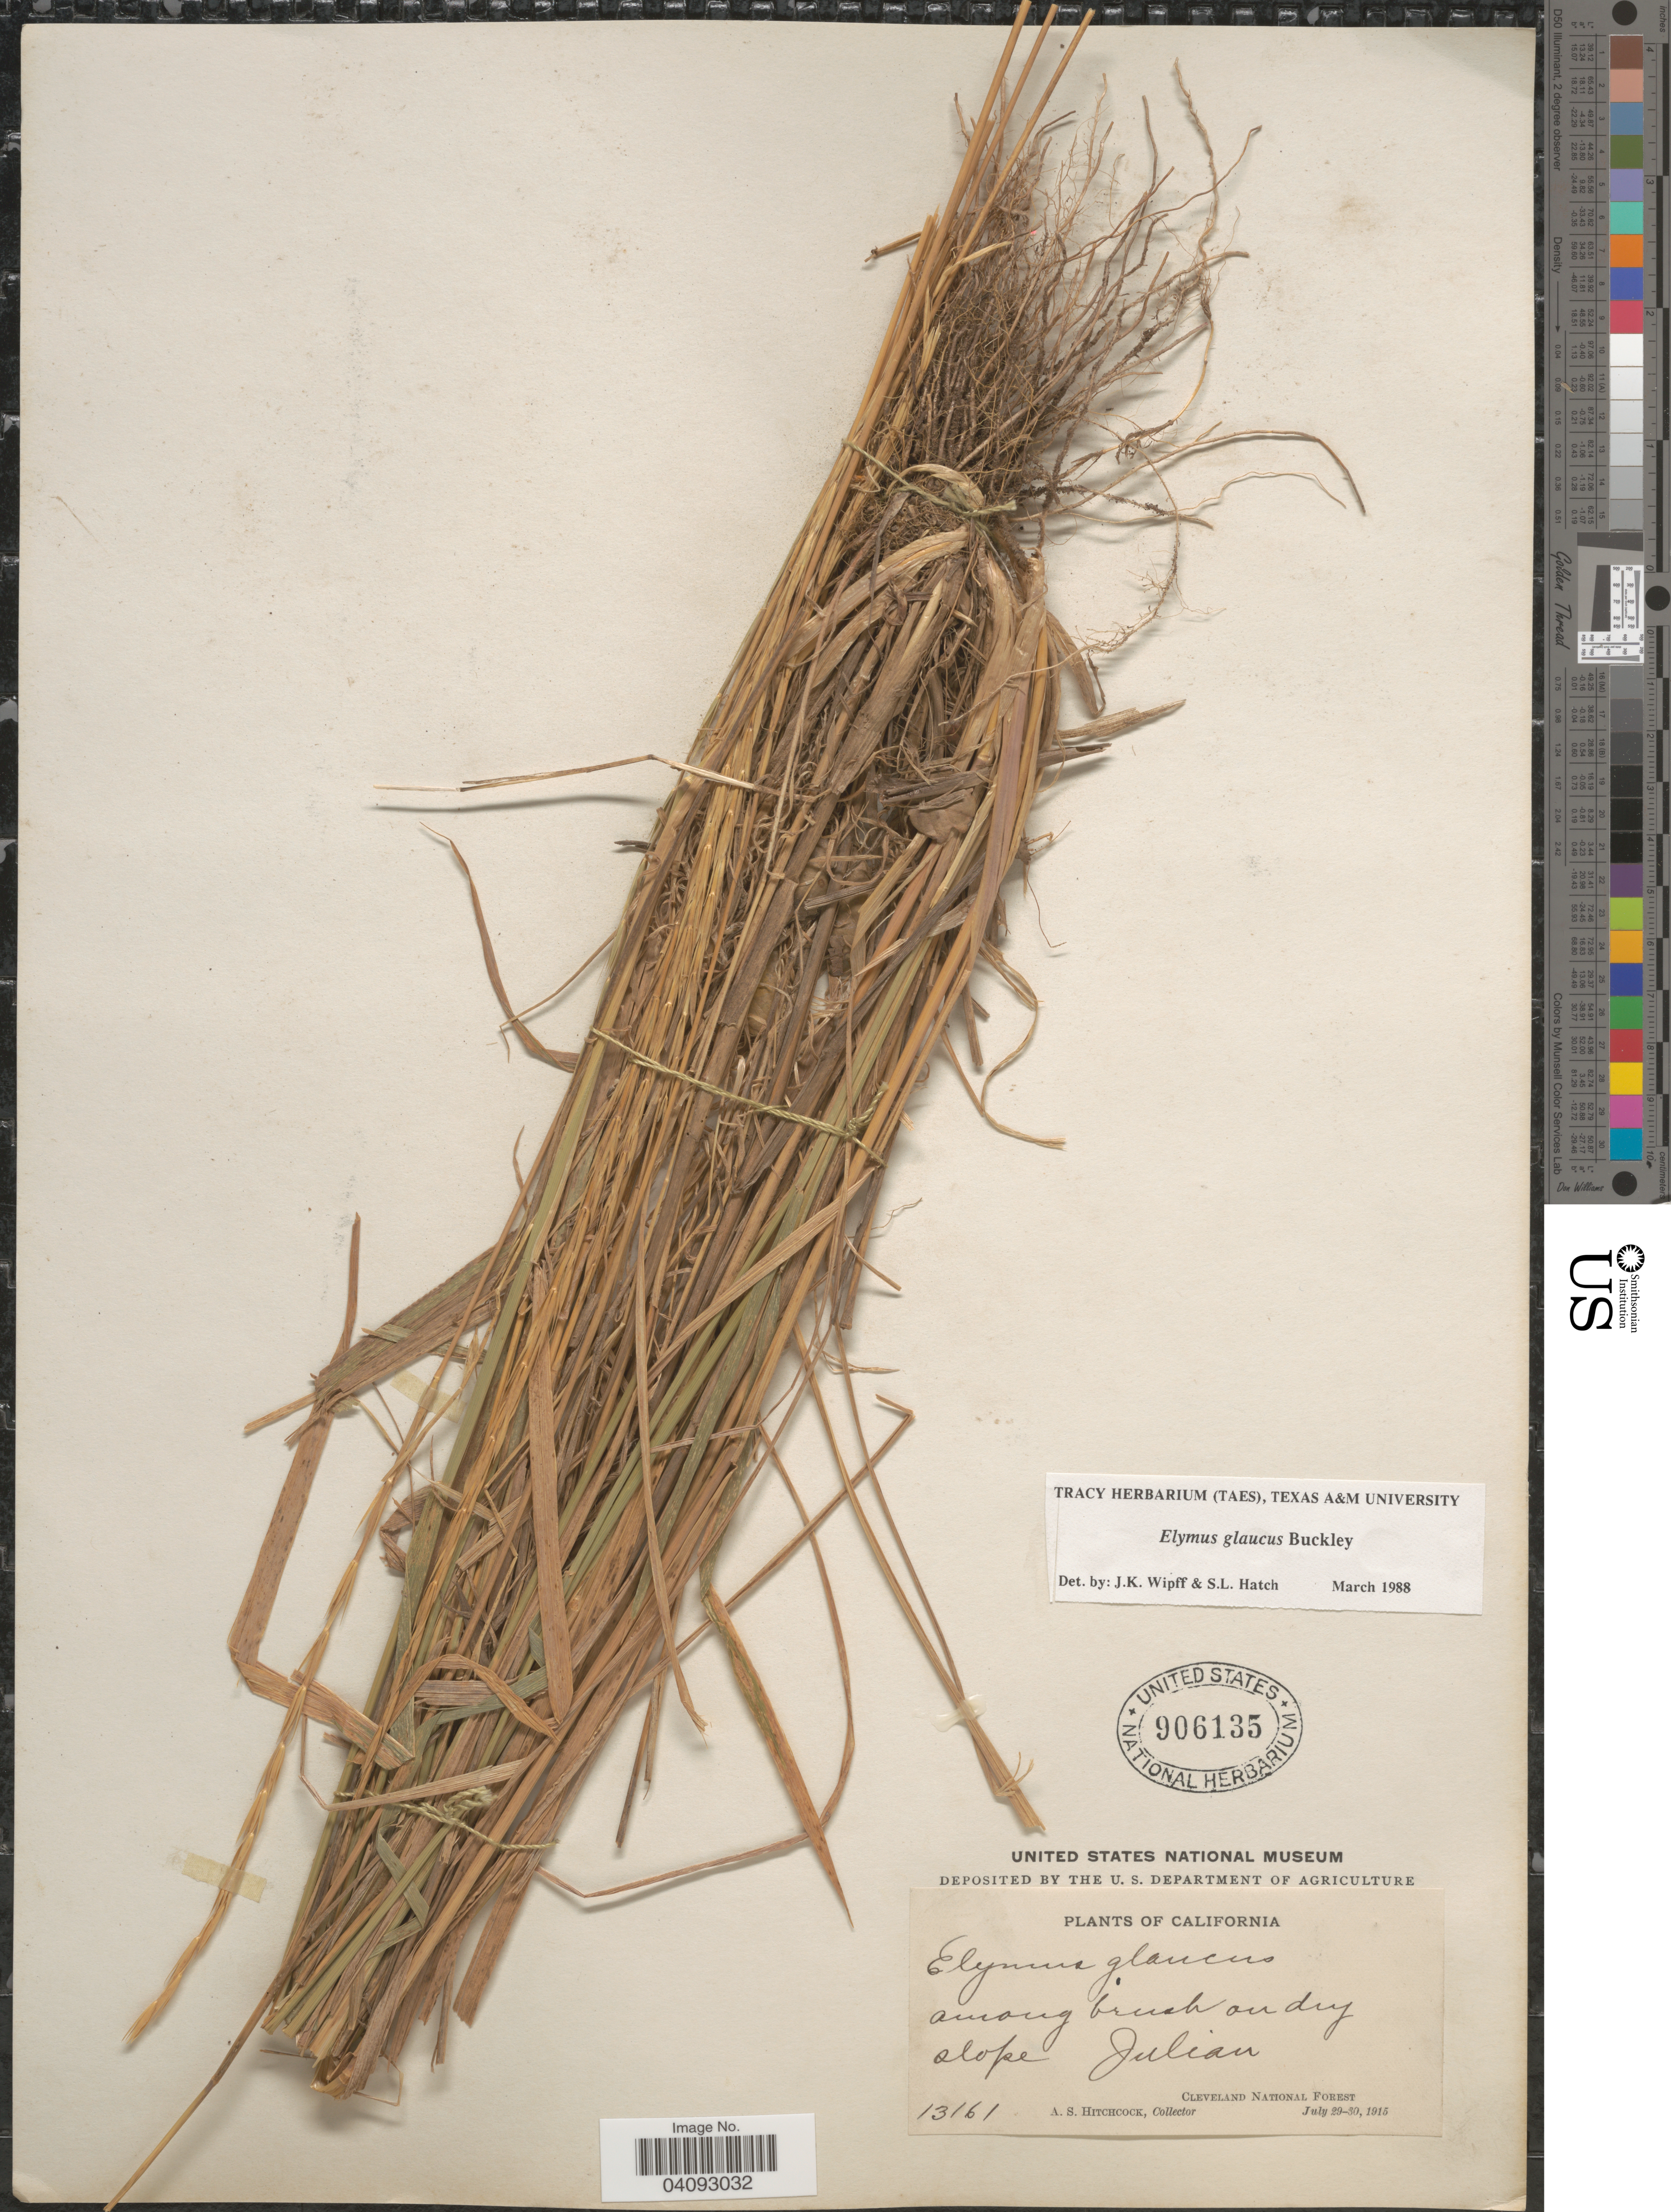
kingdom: Plantae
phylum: Tracheophyta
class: Liliopsida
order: Poales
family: Poaceae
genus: Elymus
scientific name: Elymus glaucus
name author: Buckley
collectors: A. S. Hitchcock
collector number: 13161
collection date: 1915-07-29/1915-07-30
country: United States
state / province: California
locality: Among brush on dry slope Julian. Cleveland National Forest.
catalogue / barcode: US 906135